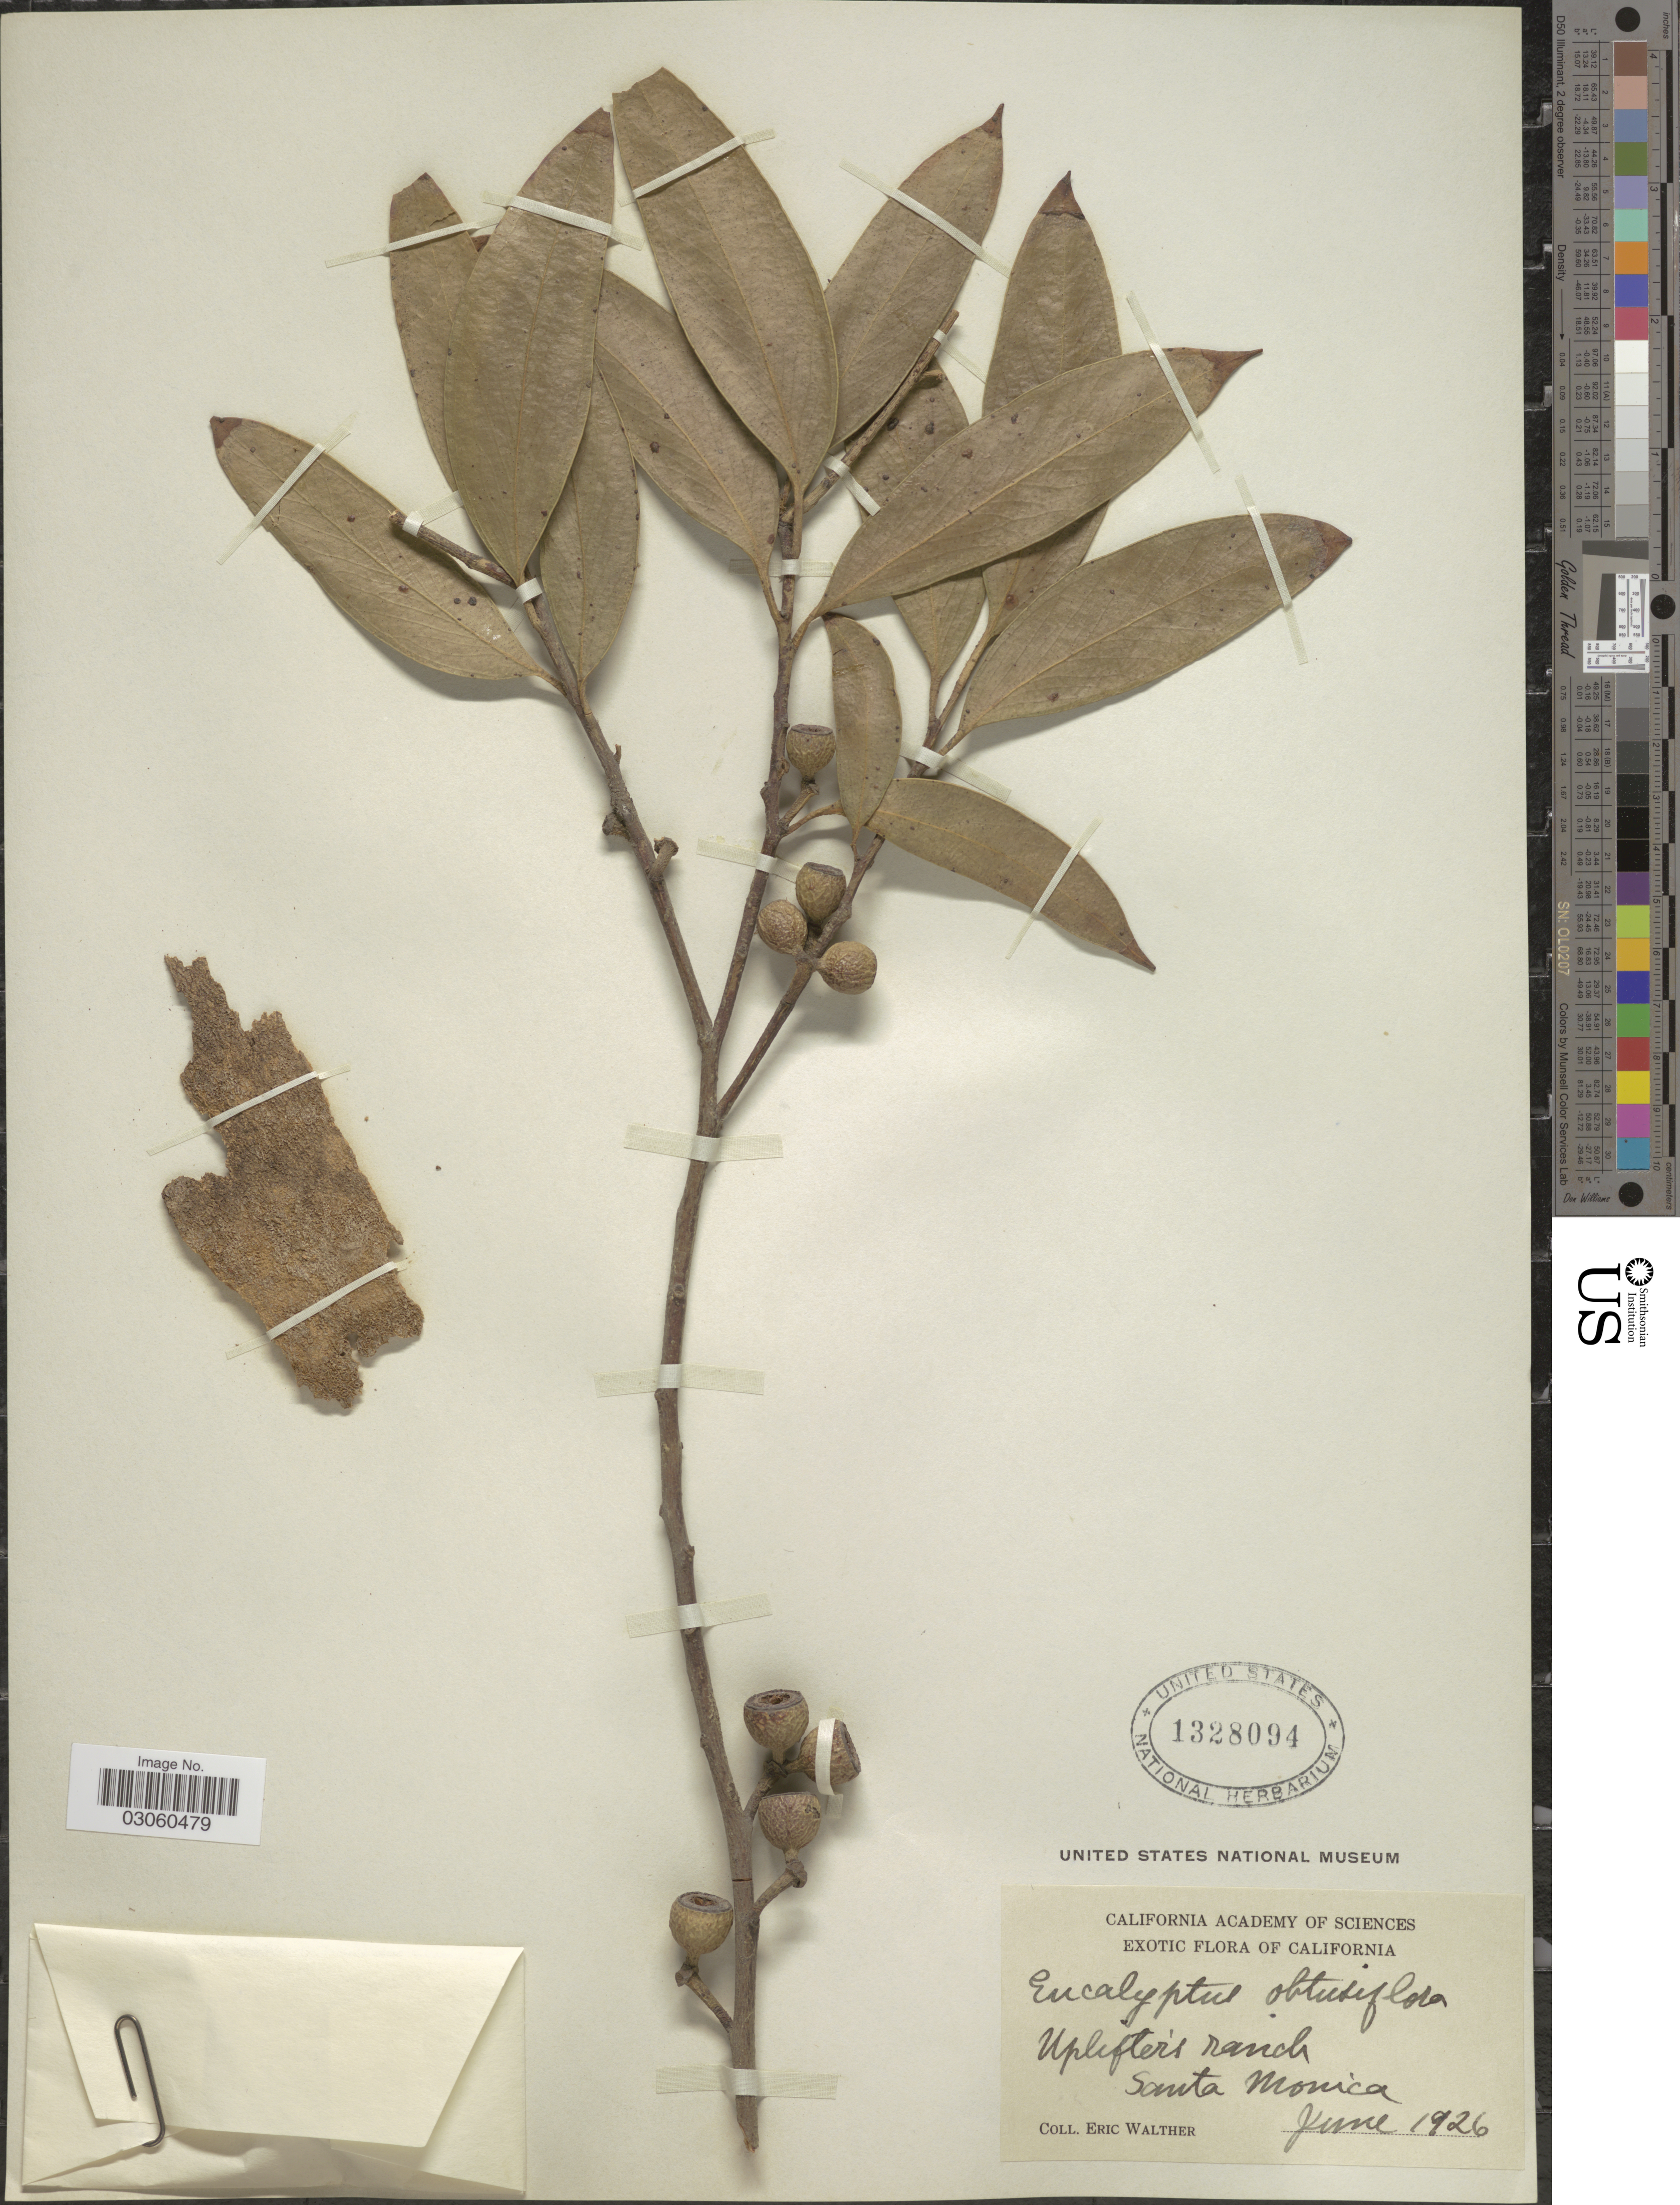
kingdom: Plantae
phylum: Tracheophyta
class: Magnoliopsida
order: Myrtales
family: Myrtaceae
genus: Eucalyptus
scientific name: Eucalyptus obtusiflora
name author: DC.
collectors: E. Walther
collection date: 1926-06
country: United States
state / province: California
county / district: Los Angeles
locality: Uplifter's ranch. Santa Monica.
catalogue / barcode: US 1328094